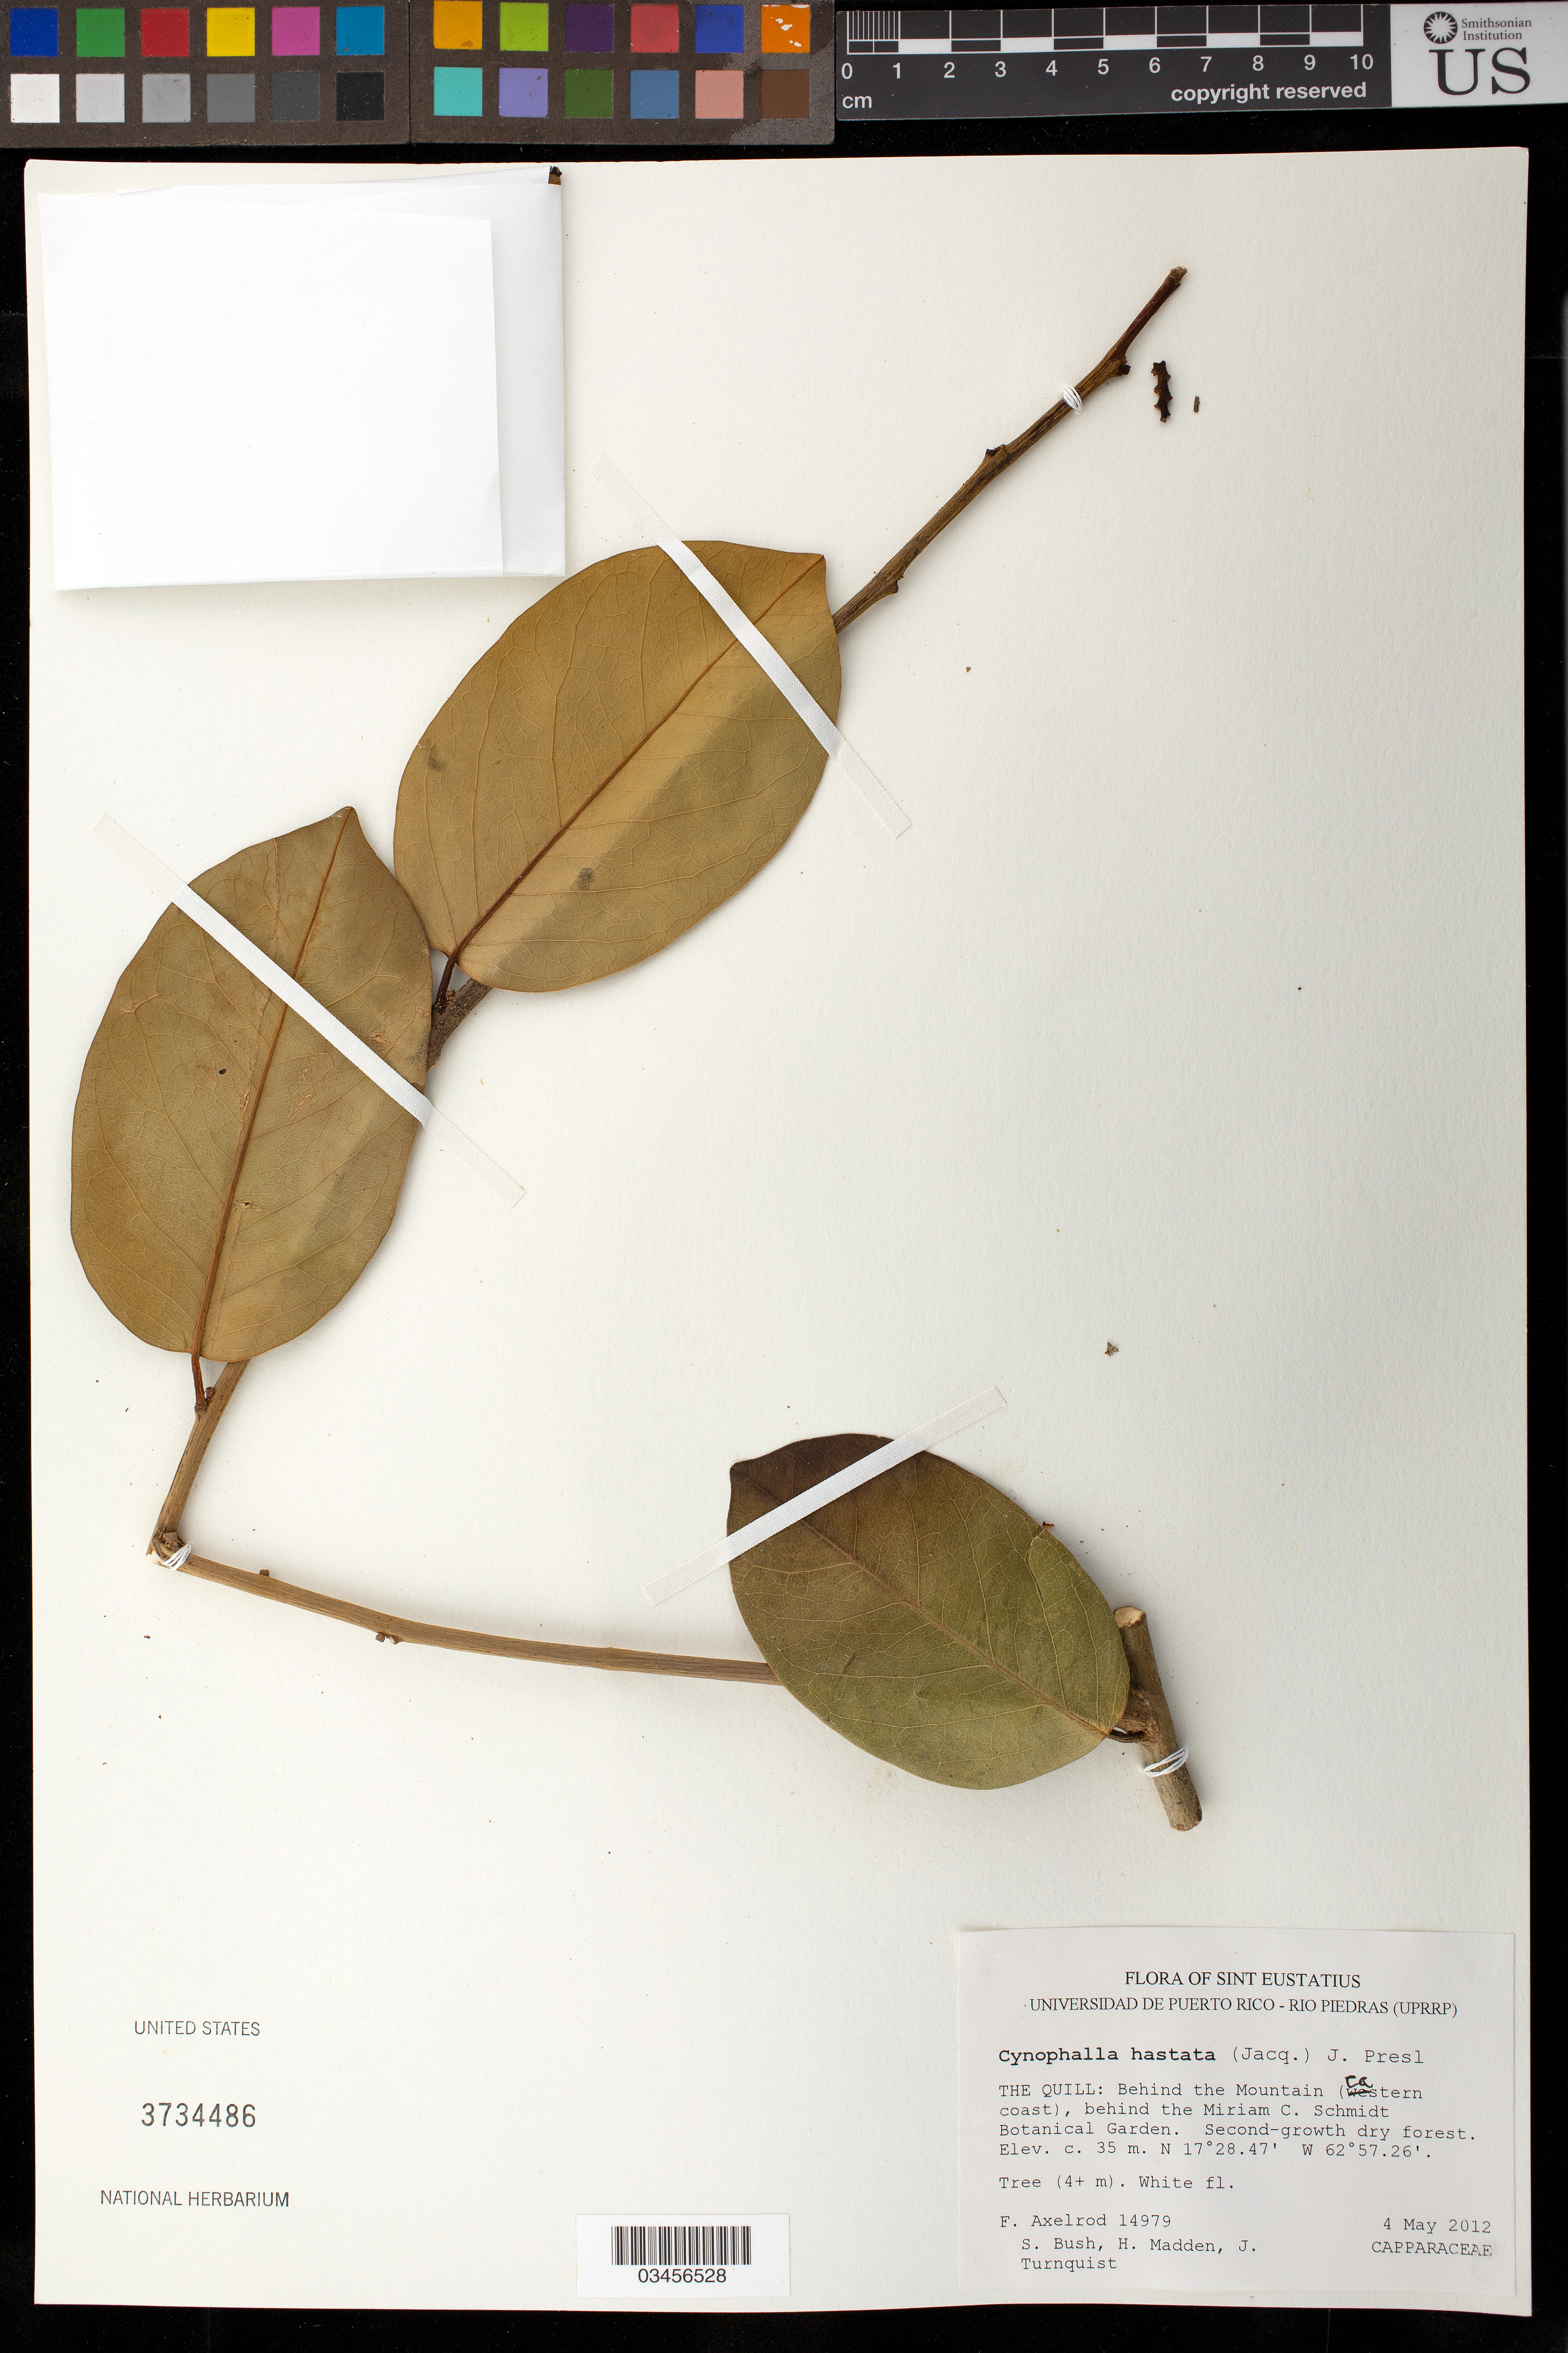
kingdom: Plantae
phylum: Tracheophyta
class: Magnoliopsida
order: Brassicales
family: Capparaceae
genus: Cynophalla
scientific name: Cynophalla hastata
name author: (Jacq.) J. Presl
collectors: F. S. Axelrod, S. Bush, H. Madden & J. Turnquist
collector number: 14979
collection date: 2012-05-04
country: Netherlands Antilles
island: Sint Eustatius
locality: The Quill: Behind the Mountain (eastern coast), behind the Miriam C.Schmidt Botanical Garden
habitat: Second-growth dry forest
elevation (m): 35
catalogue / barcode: US 3734486